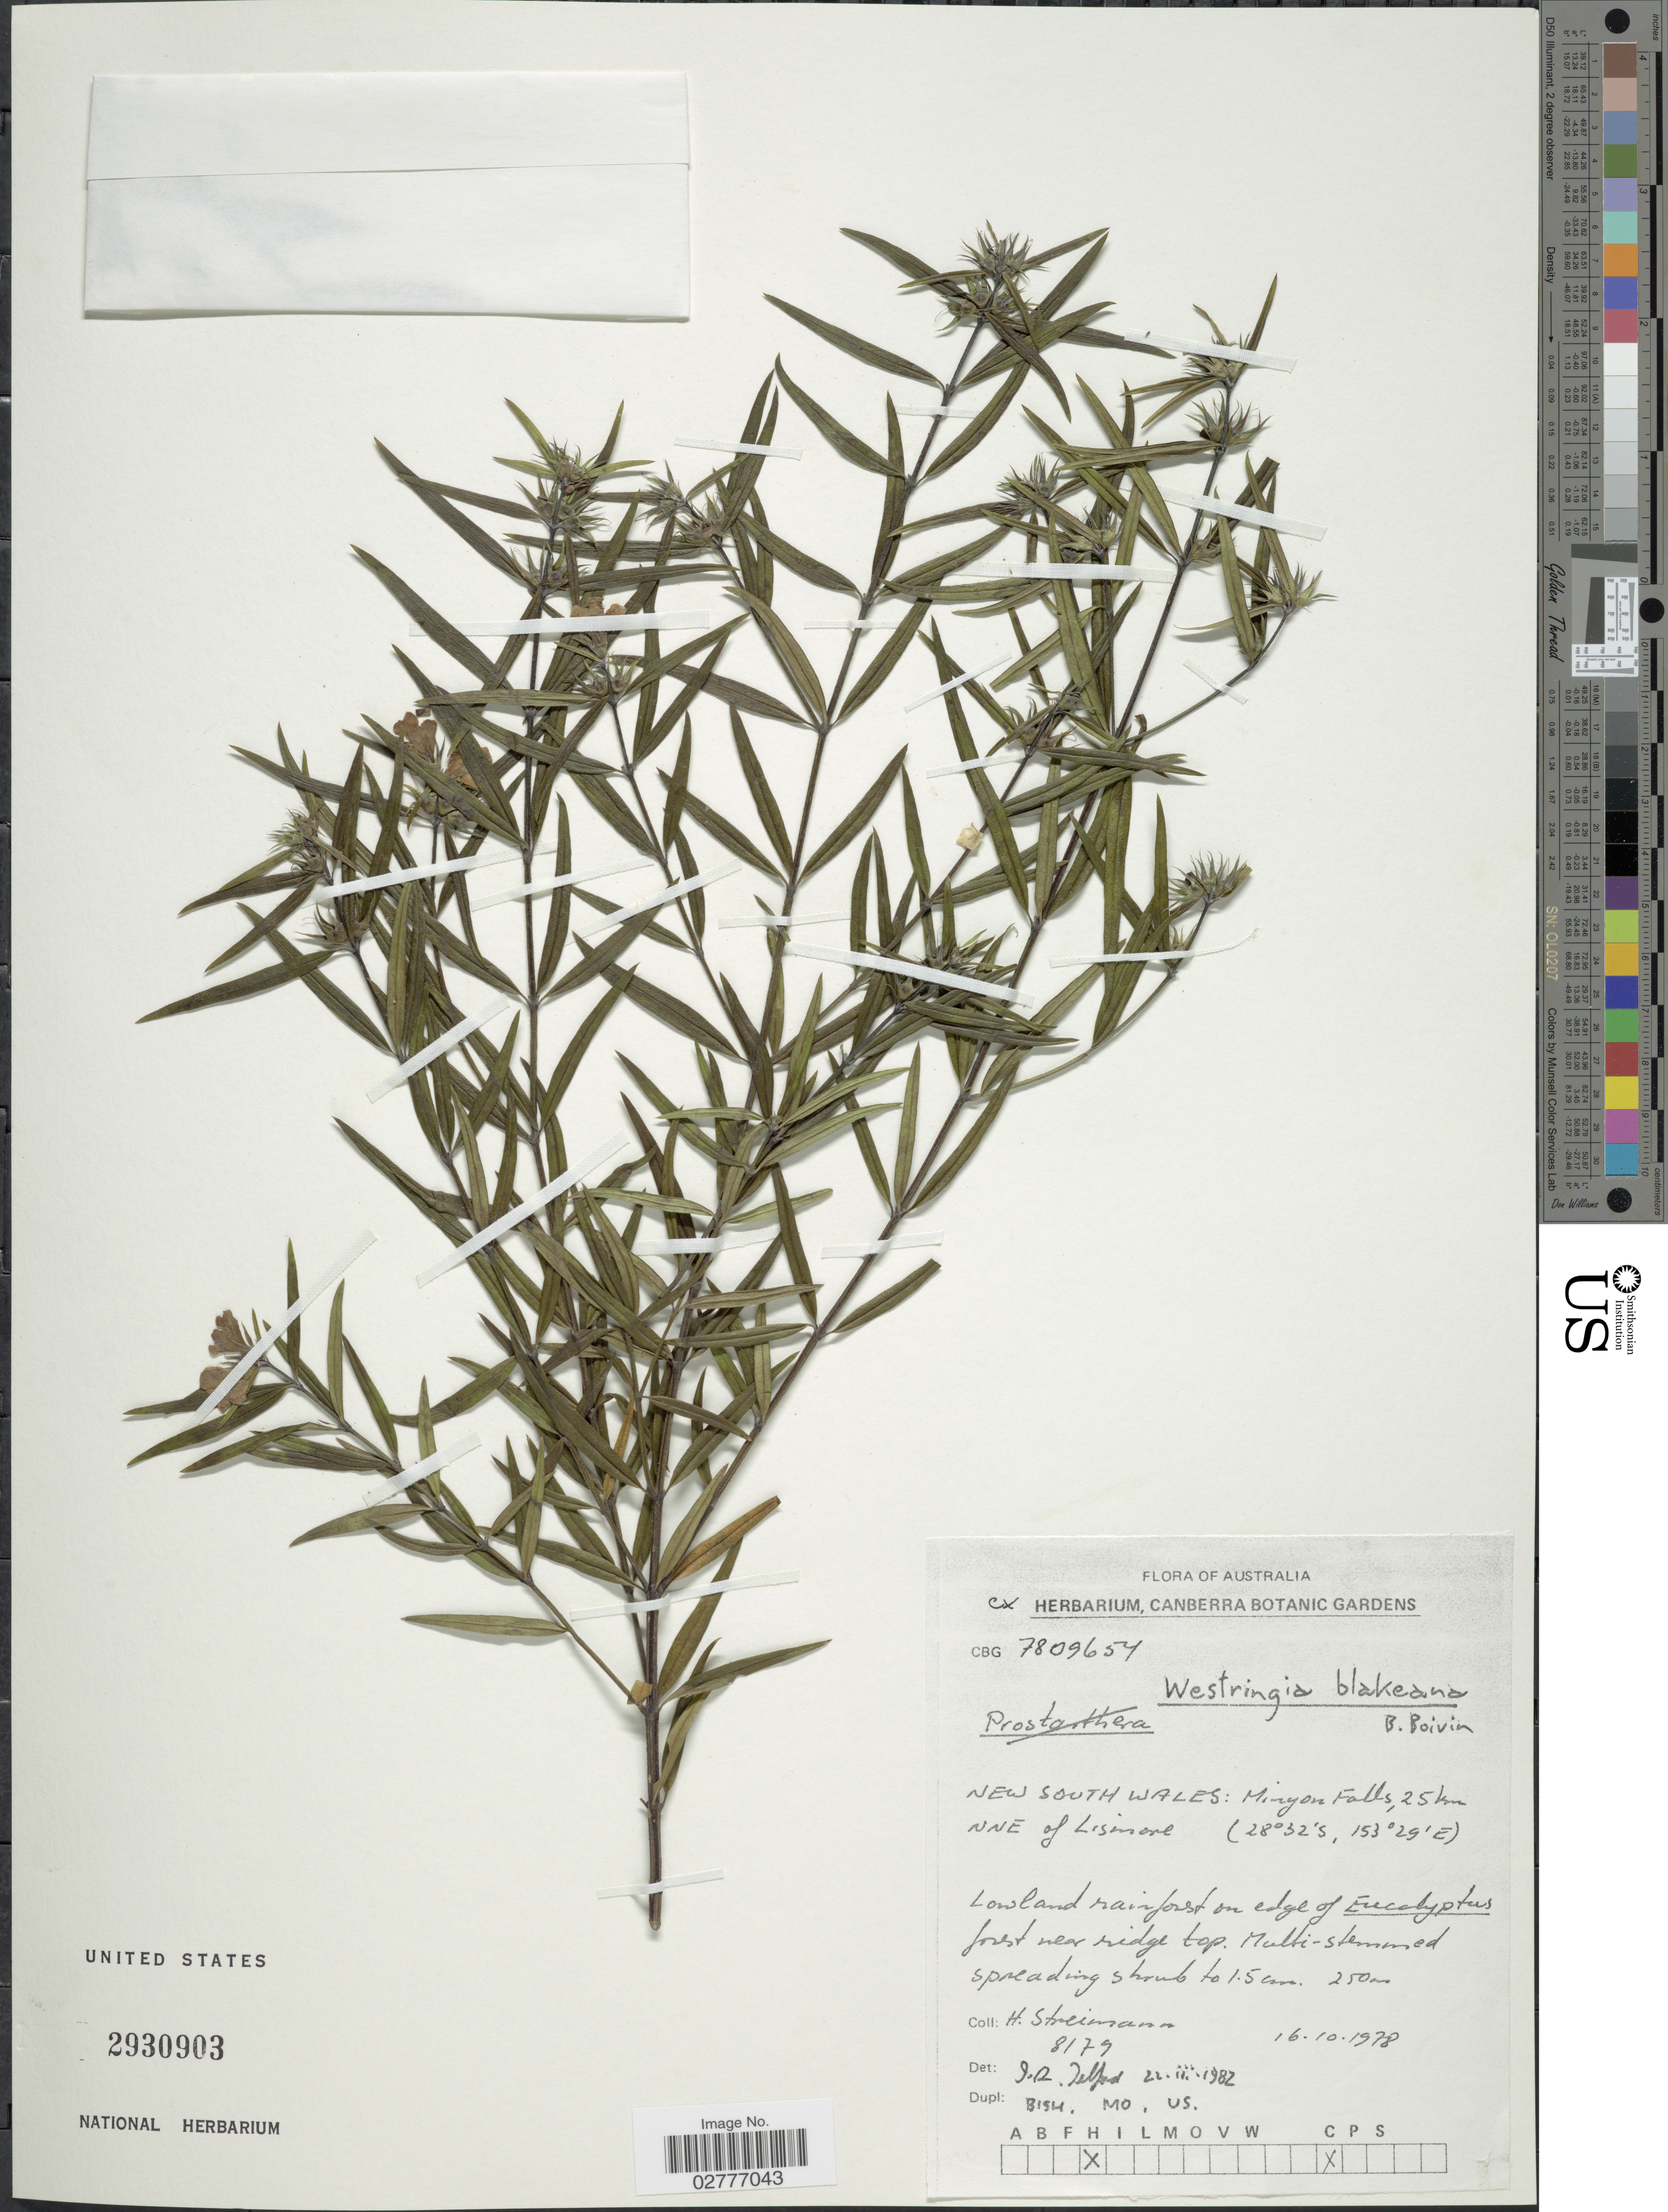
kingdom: Plantae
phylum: Tracheophyta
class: Magnoliopsida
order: Lamiales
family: Lamiaceae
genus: Westringia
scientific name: Westringia blakeana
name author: B. Boivin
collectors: H. Streimann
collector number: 8179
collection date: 1978-10-16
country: Australia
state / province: New South Wales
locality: Minyon Falls, 25 km NNE of Lismore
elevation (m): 250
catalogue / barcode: US 2930903